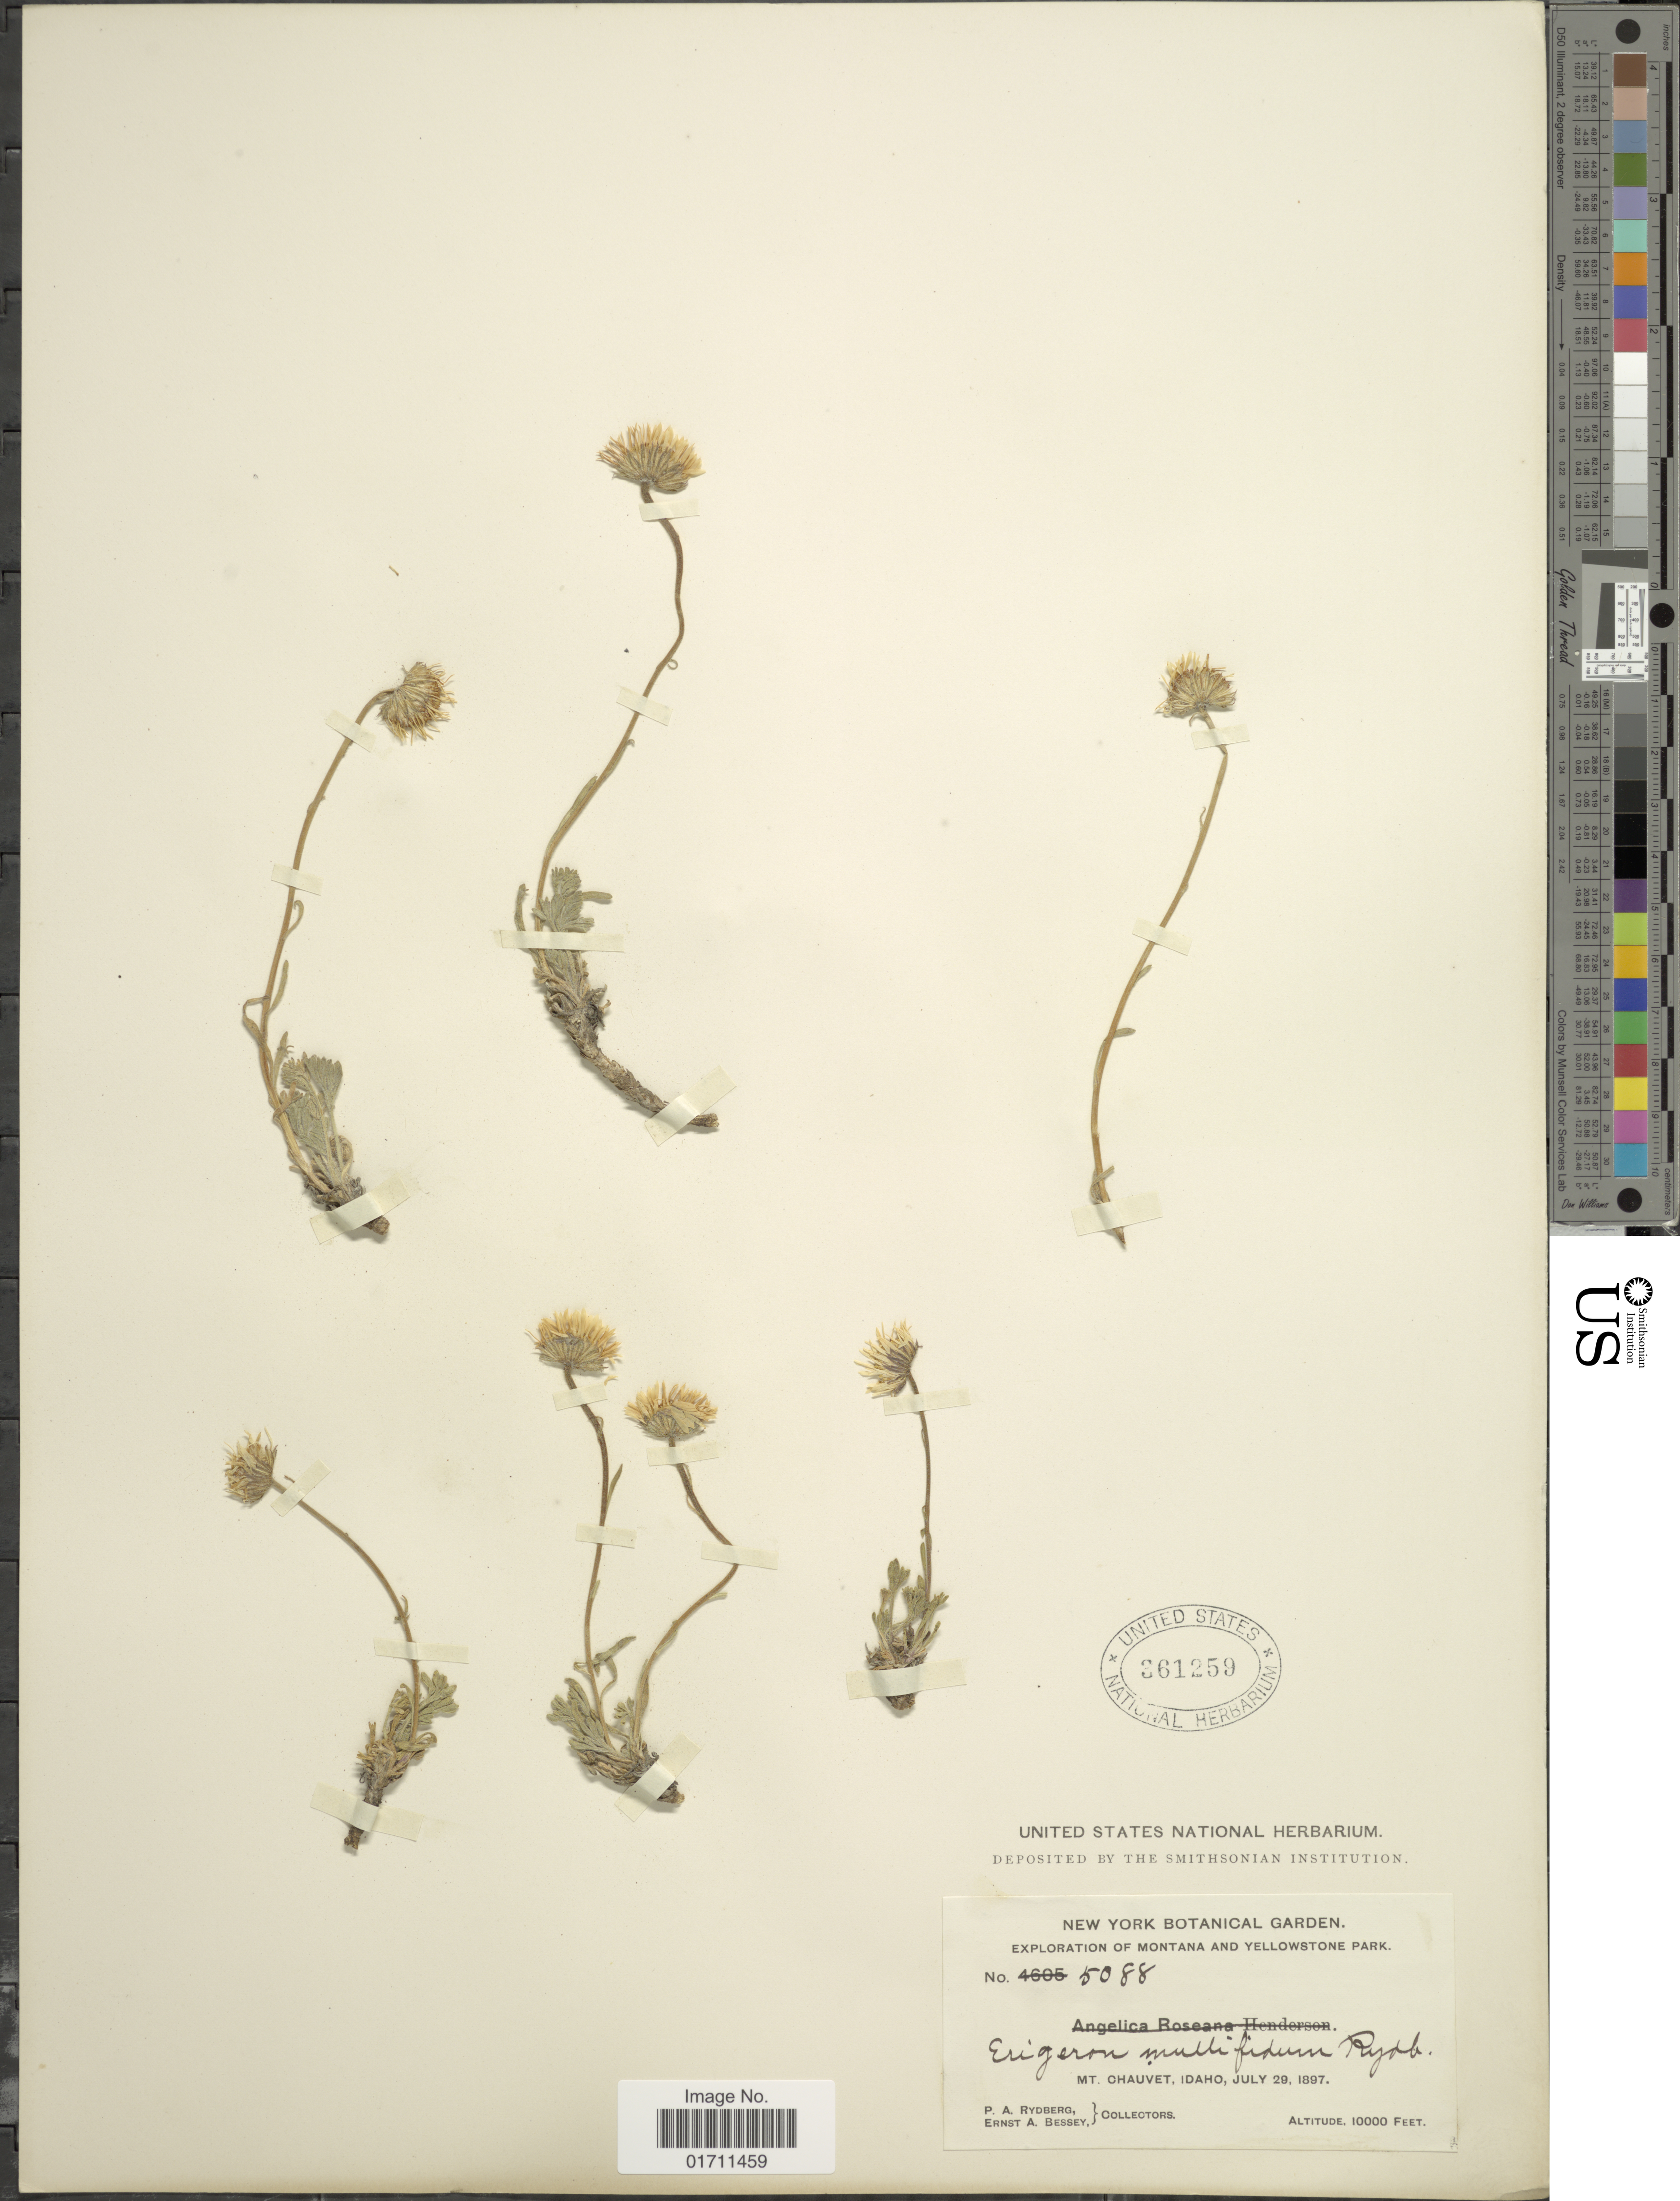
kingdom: Plantae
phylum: Tracheophyta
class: Magnoliopsida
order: Asterales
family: Asteraceae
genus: Erigeron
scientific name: Erigeron compositus var. multifidus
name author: (Rydb.) J.F. Macbr. & Payson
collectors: P. A. Rydberg & E. A. Bessey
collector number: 5088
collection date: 1897-07-29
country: United States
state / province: Idaho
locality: Montana and Yellowstone Park, Mt. Chauvet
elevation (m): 3048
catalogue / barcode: US 361259